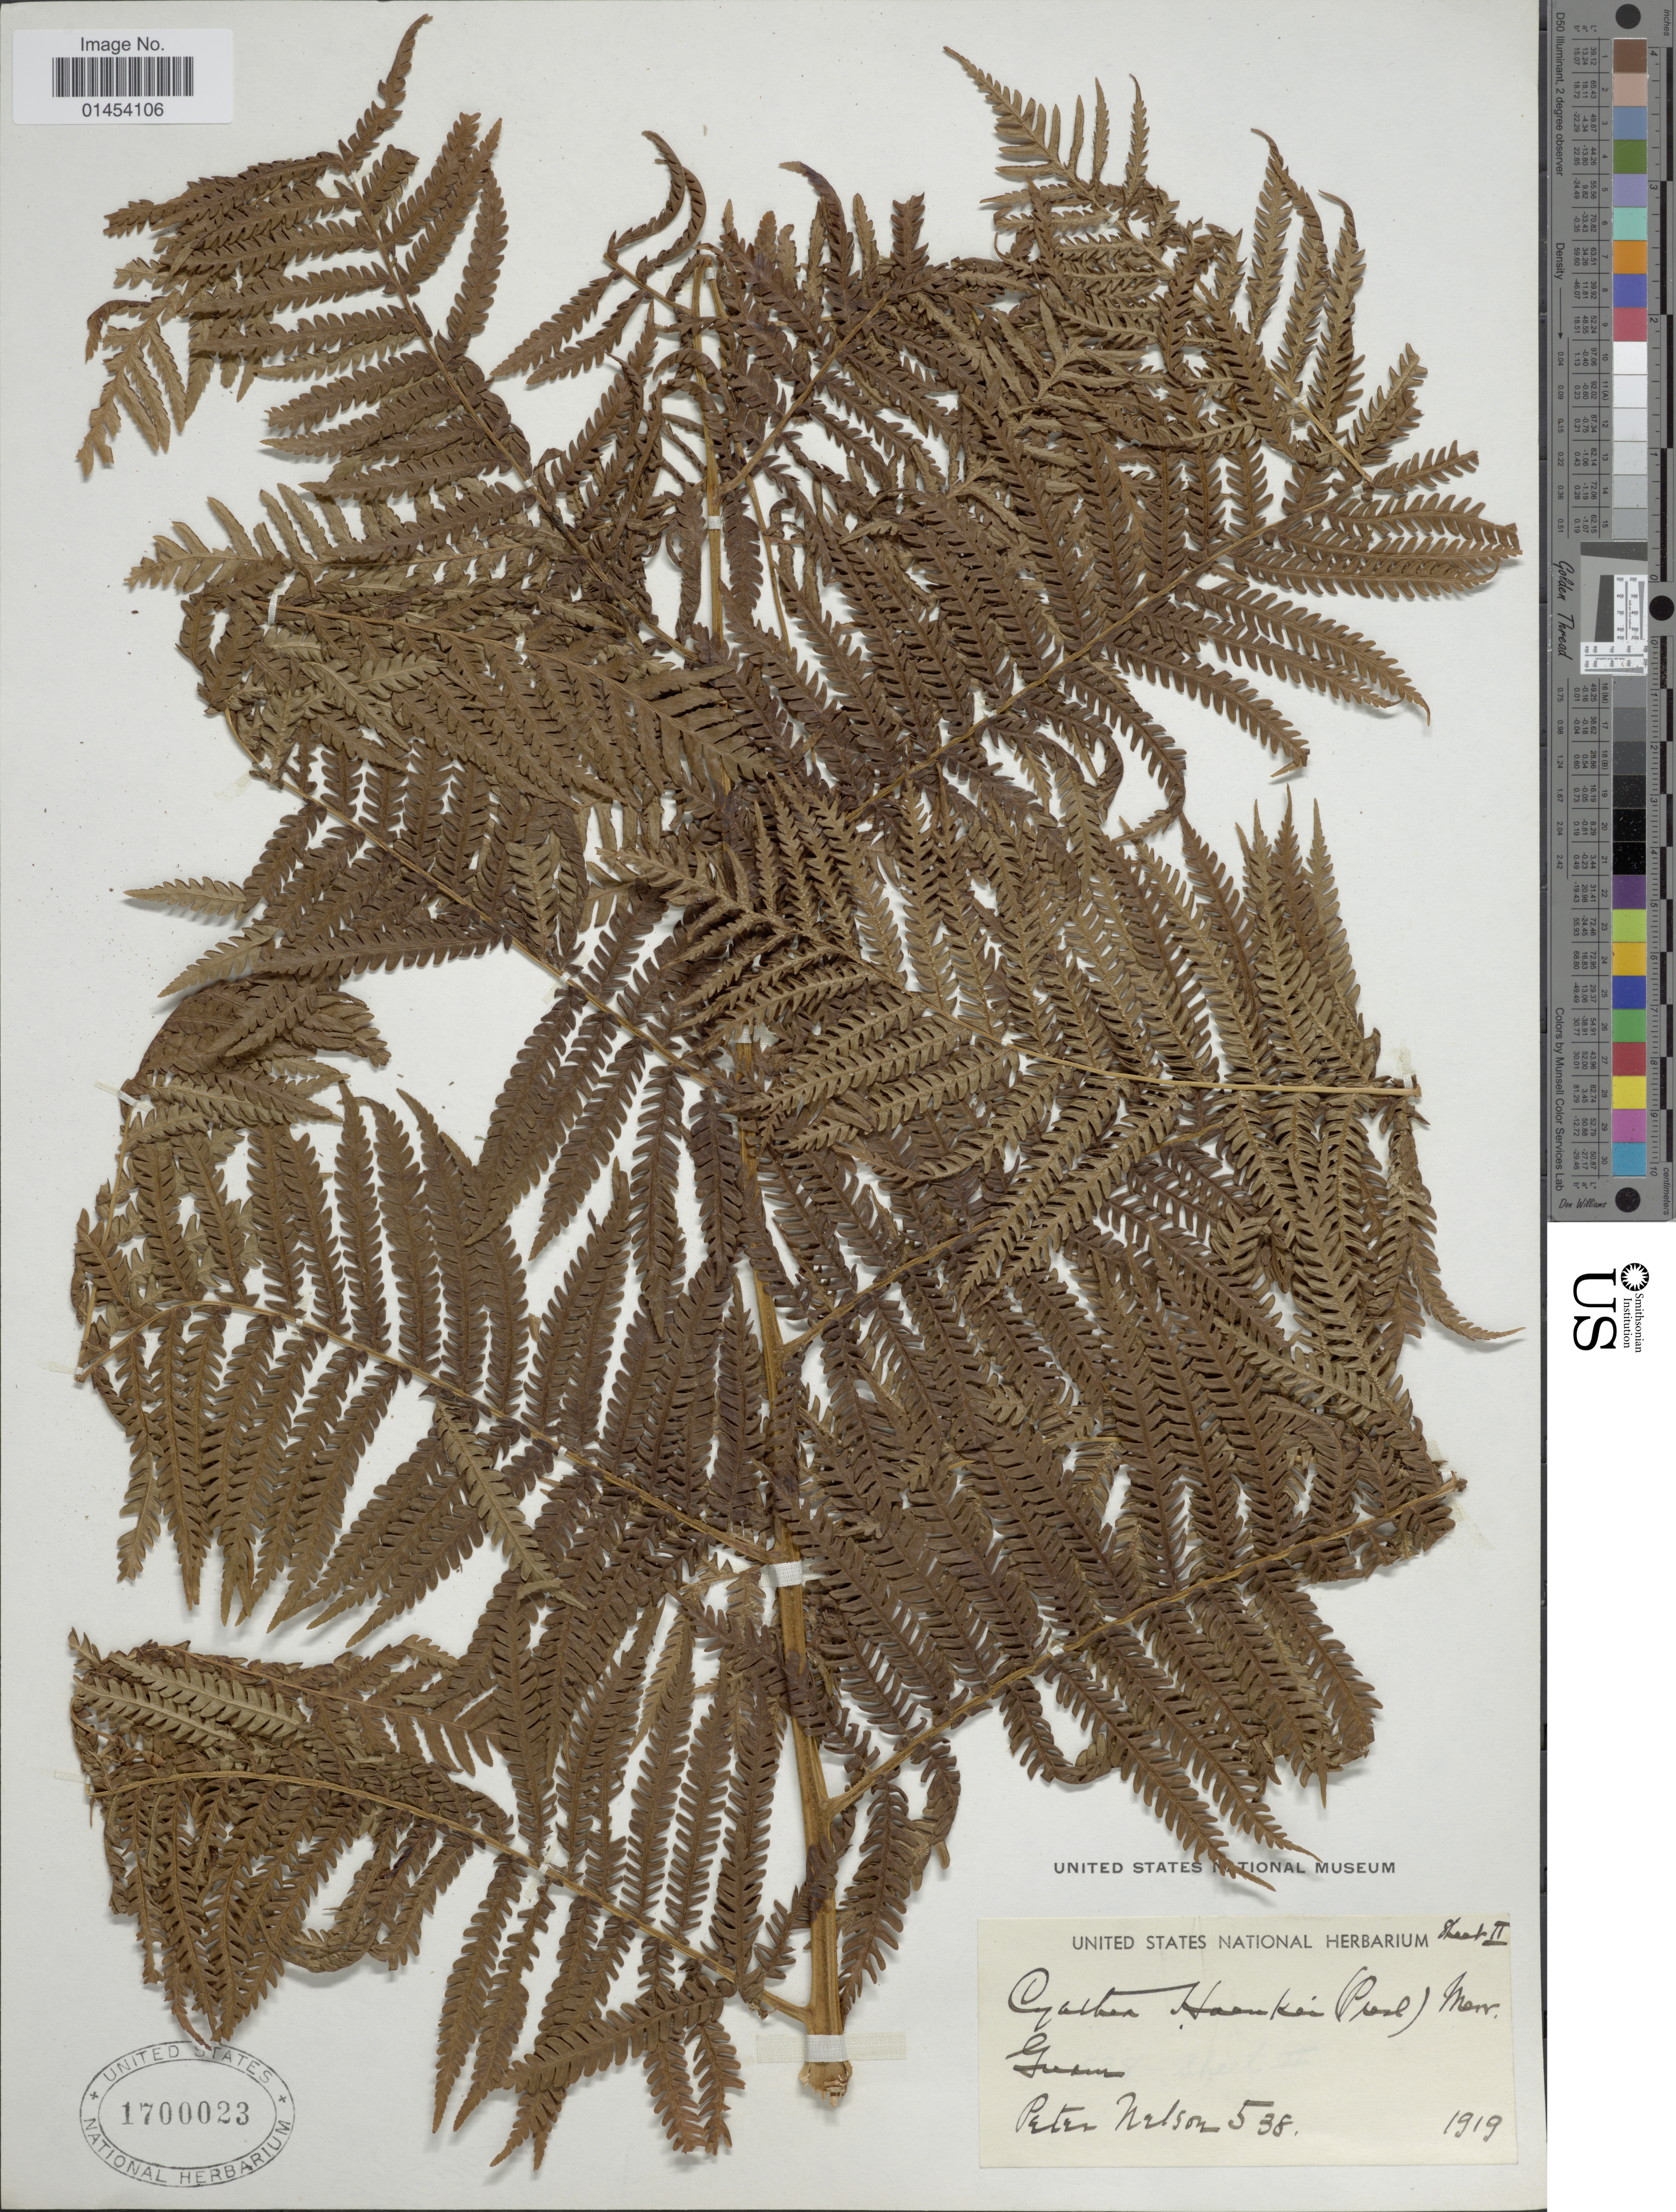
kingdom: Plantae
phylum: Tracheophyta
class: Polypodiopsida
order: Cyatheales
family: Cyatheaceae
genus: Cyathea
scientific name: Cyathea lunulata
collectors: P. Nelson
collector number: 538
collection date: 1919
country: Guam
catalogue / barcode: US 1700023